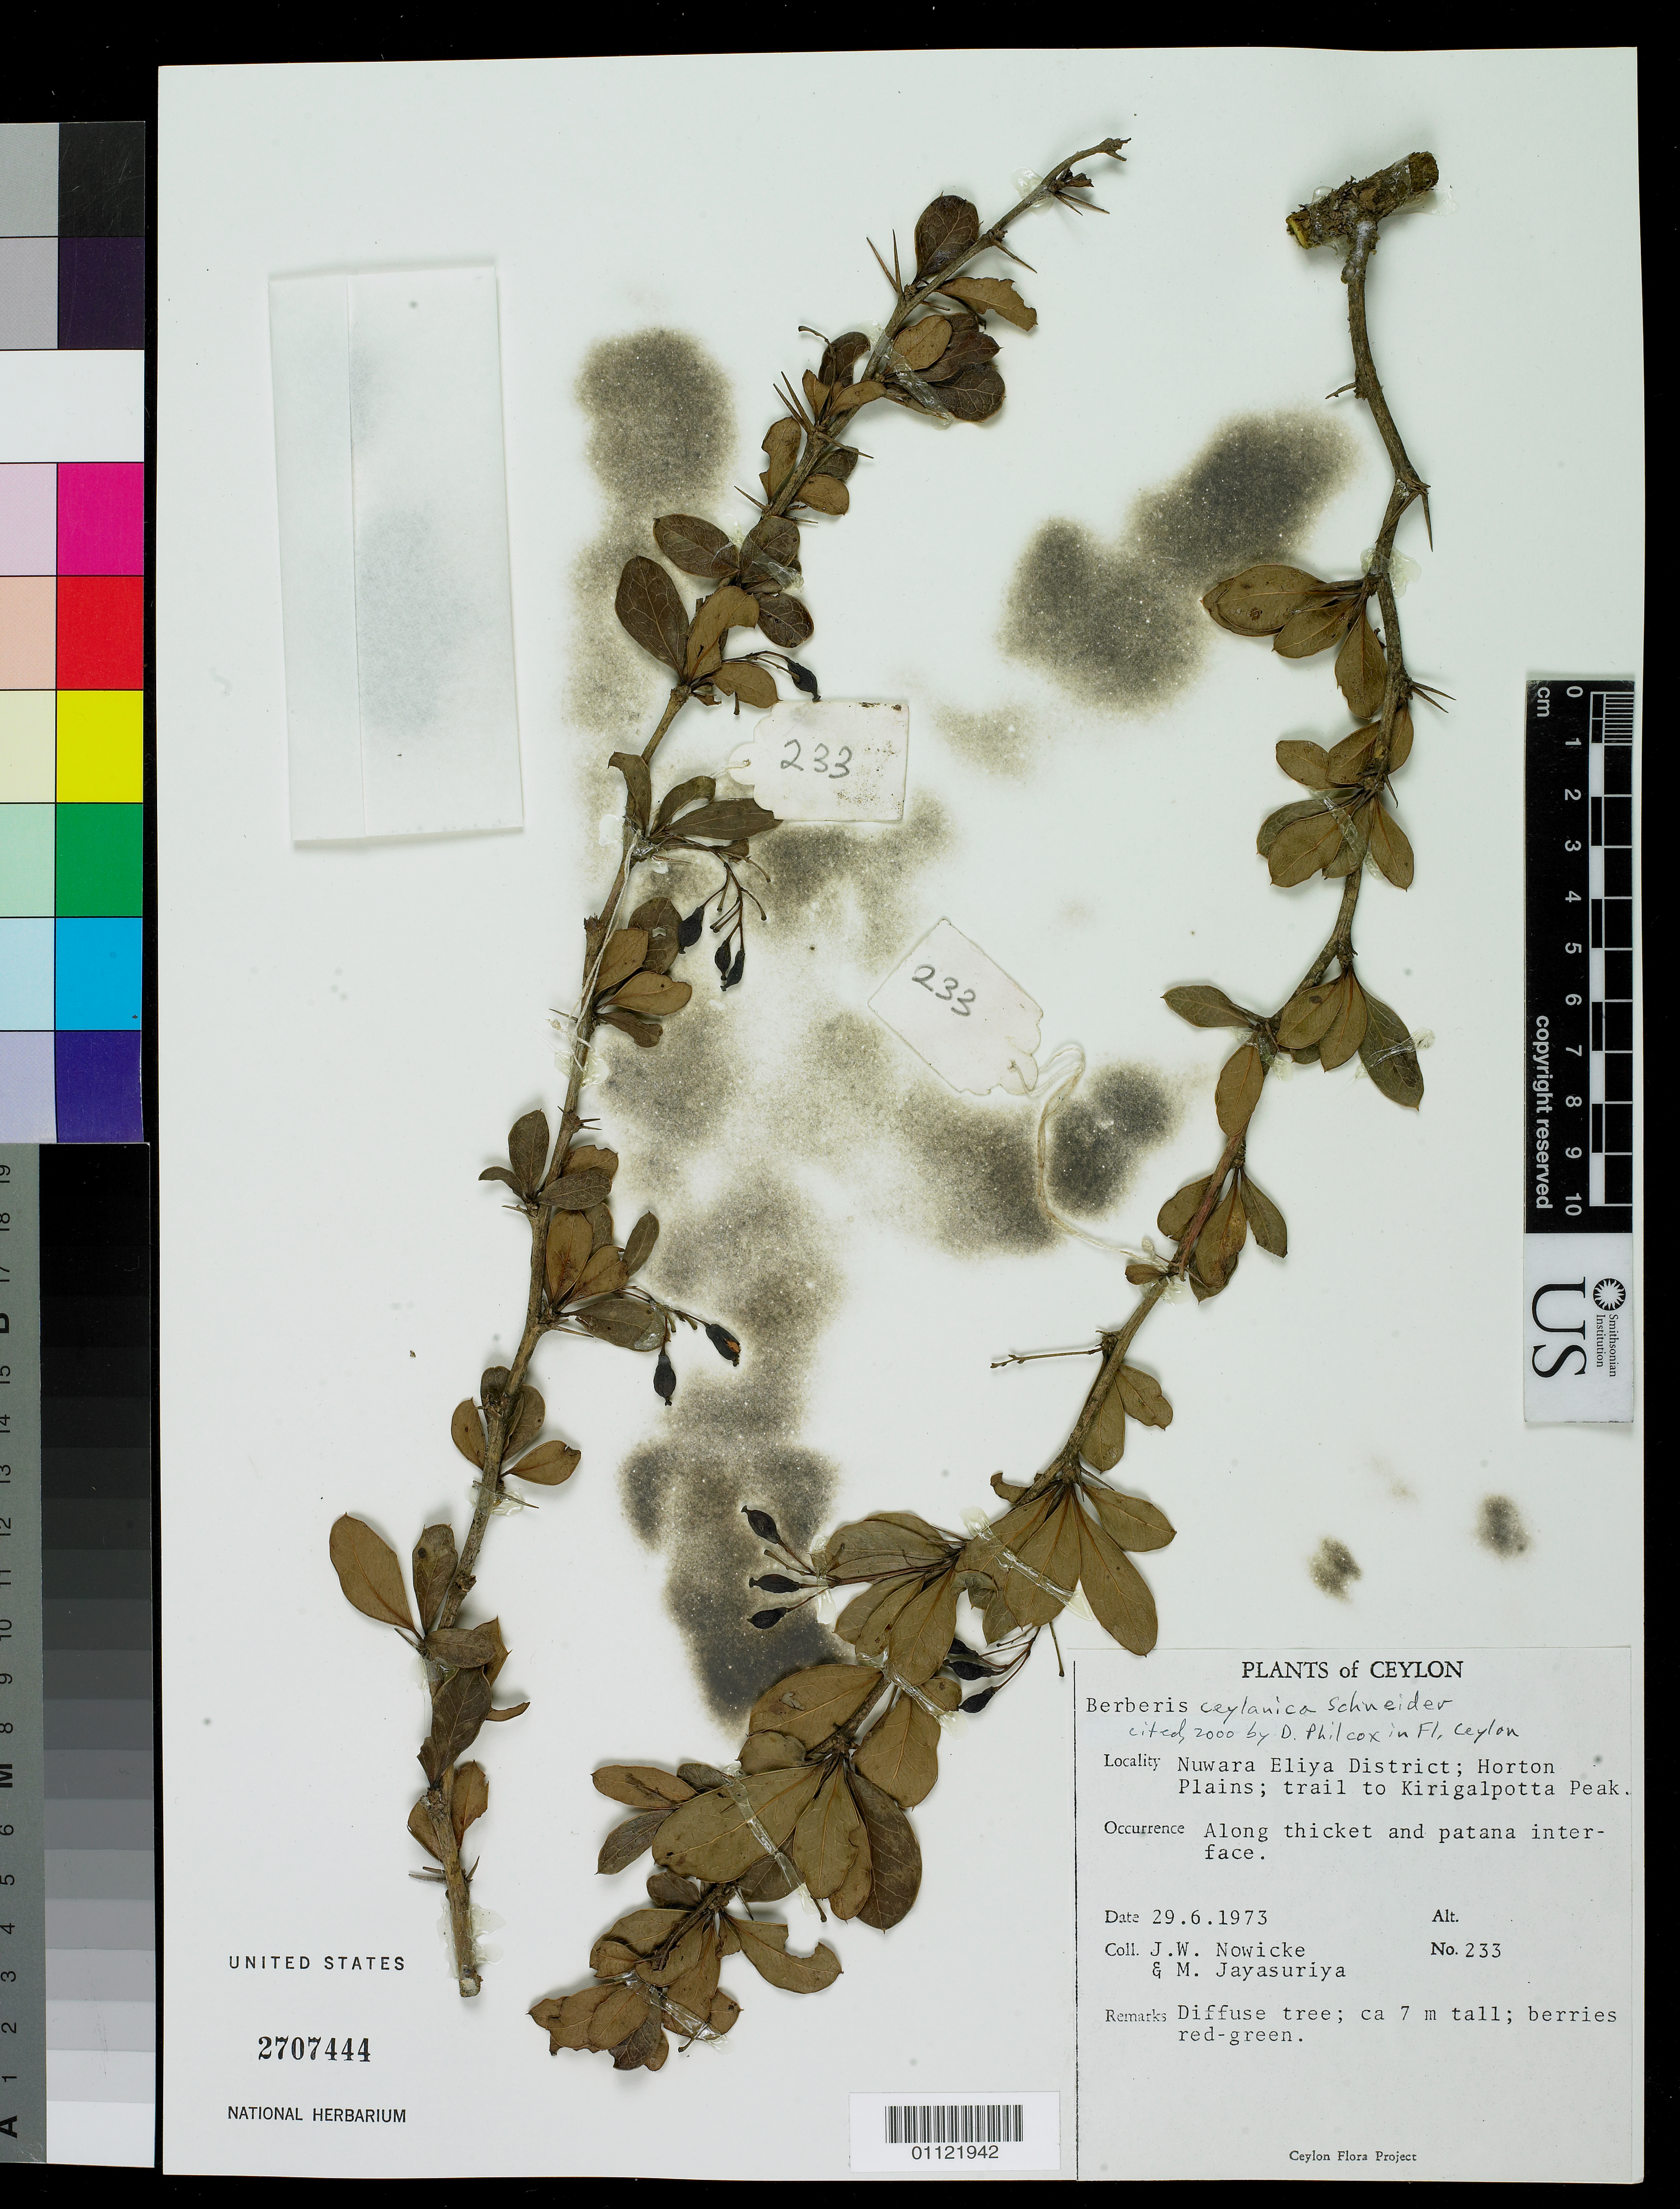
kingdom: Plantae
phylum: Tracheophyta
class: Magnoliopsida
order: Ranunculales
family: Berberidaceae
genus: Berberis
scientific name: Berberis ceylanica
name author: C.K. Schneid.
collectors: J. W. Nowicke & A. H. Jayasuriya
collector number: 233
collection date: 1973-06-29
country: Sri Lanka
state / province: Central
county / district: Nuwara Eliya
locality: Horton Plains; trail to Kirigalpotta Peak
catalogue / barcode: US 2707444